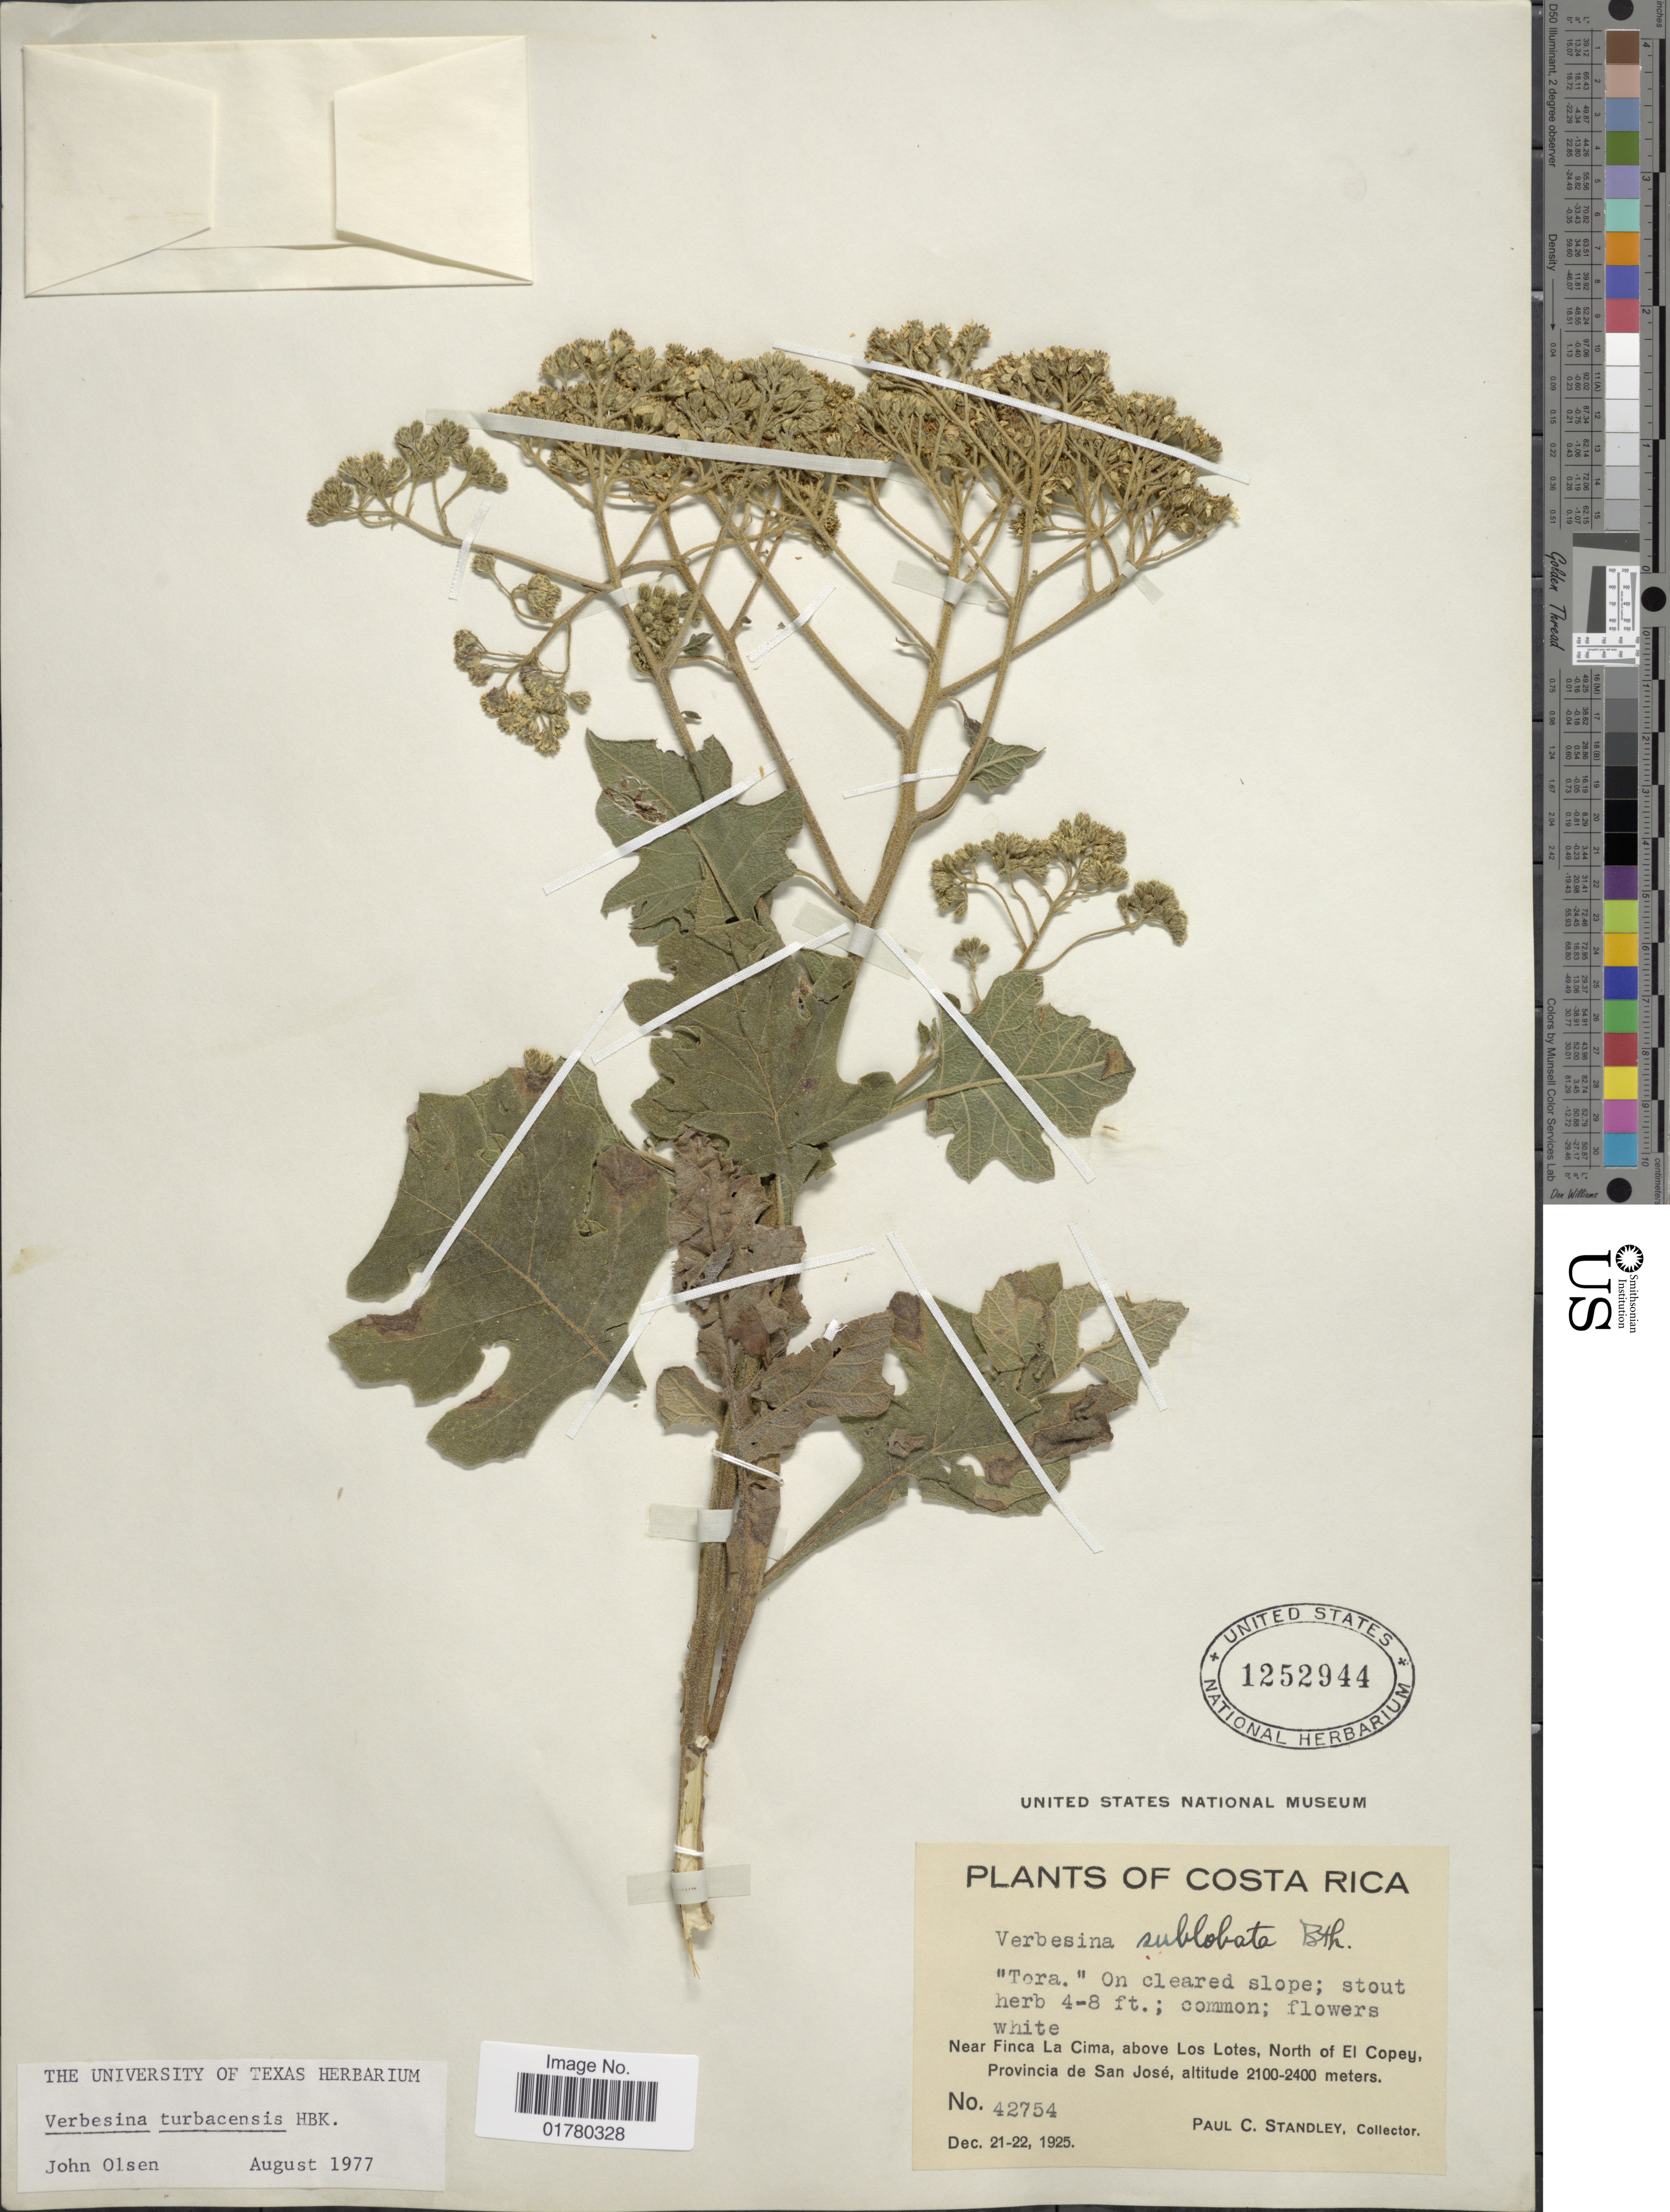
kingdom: Plantae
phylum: Tracheophyta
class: Magnoliopsida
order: Asterales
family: Asteraceae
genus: Verbesina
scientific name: Verbesina turbacensis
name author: Kunth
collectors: P. C. Standley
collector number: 42754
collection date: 1925-12-21/1925-12-22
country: Costa Rica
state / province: San José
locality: Near Finca La Cima, above Los Lotes, North of El Copey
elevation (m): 2100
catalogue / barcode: US 1252944